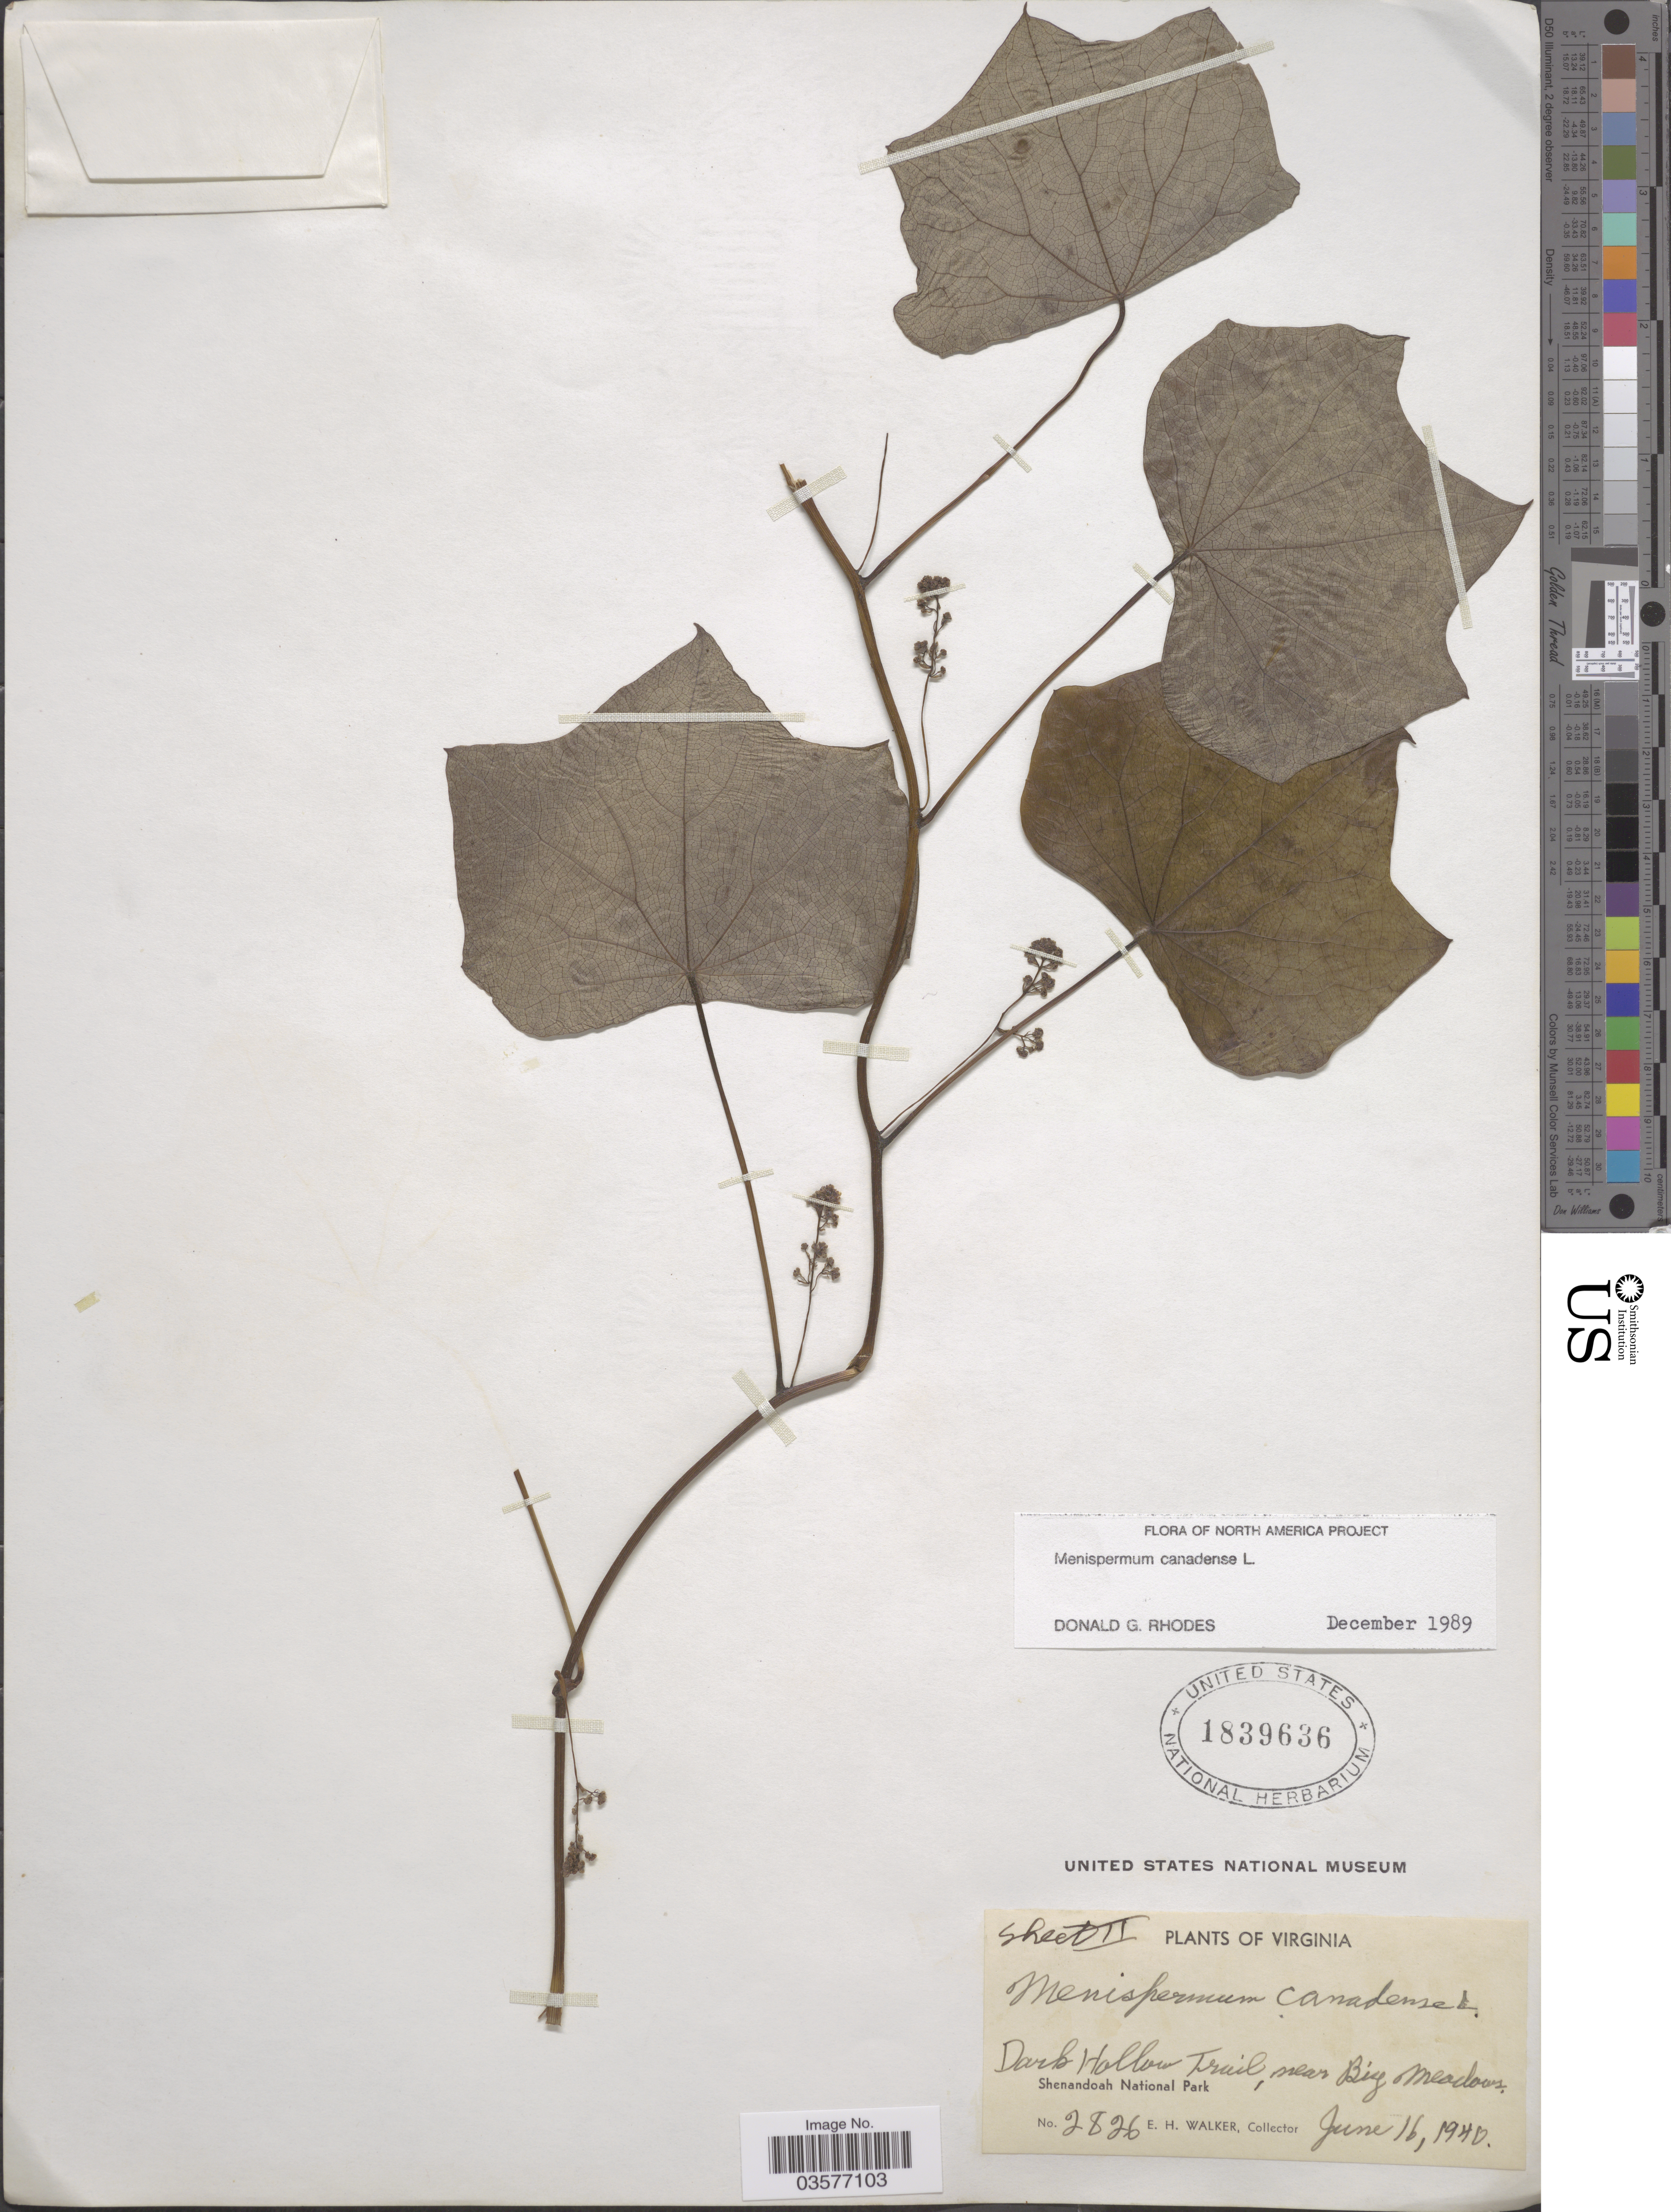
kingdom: Plantae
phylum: Tracheophyta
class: Magnoliopsida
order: Ranunculales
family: Menispermaceae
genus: Menispermum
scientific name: Menispermum canadense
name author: L.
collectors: E. H. Walker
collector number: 2826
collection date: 1940-06-16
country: United States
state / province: Virginia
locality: Dark Hollow Trail, near Big Meadows. Shenandoah National Park.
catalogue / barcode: US 1839636